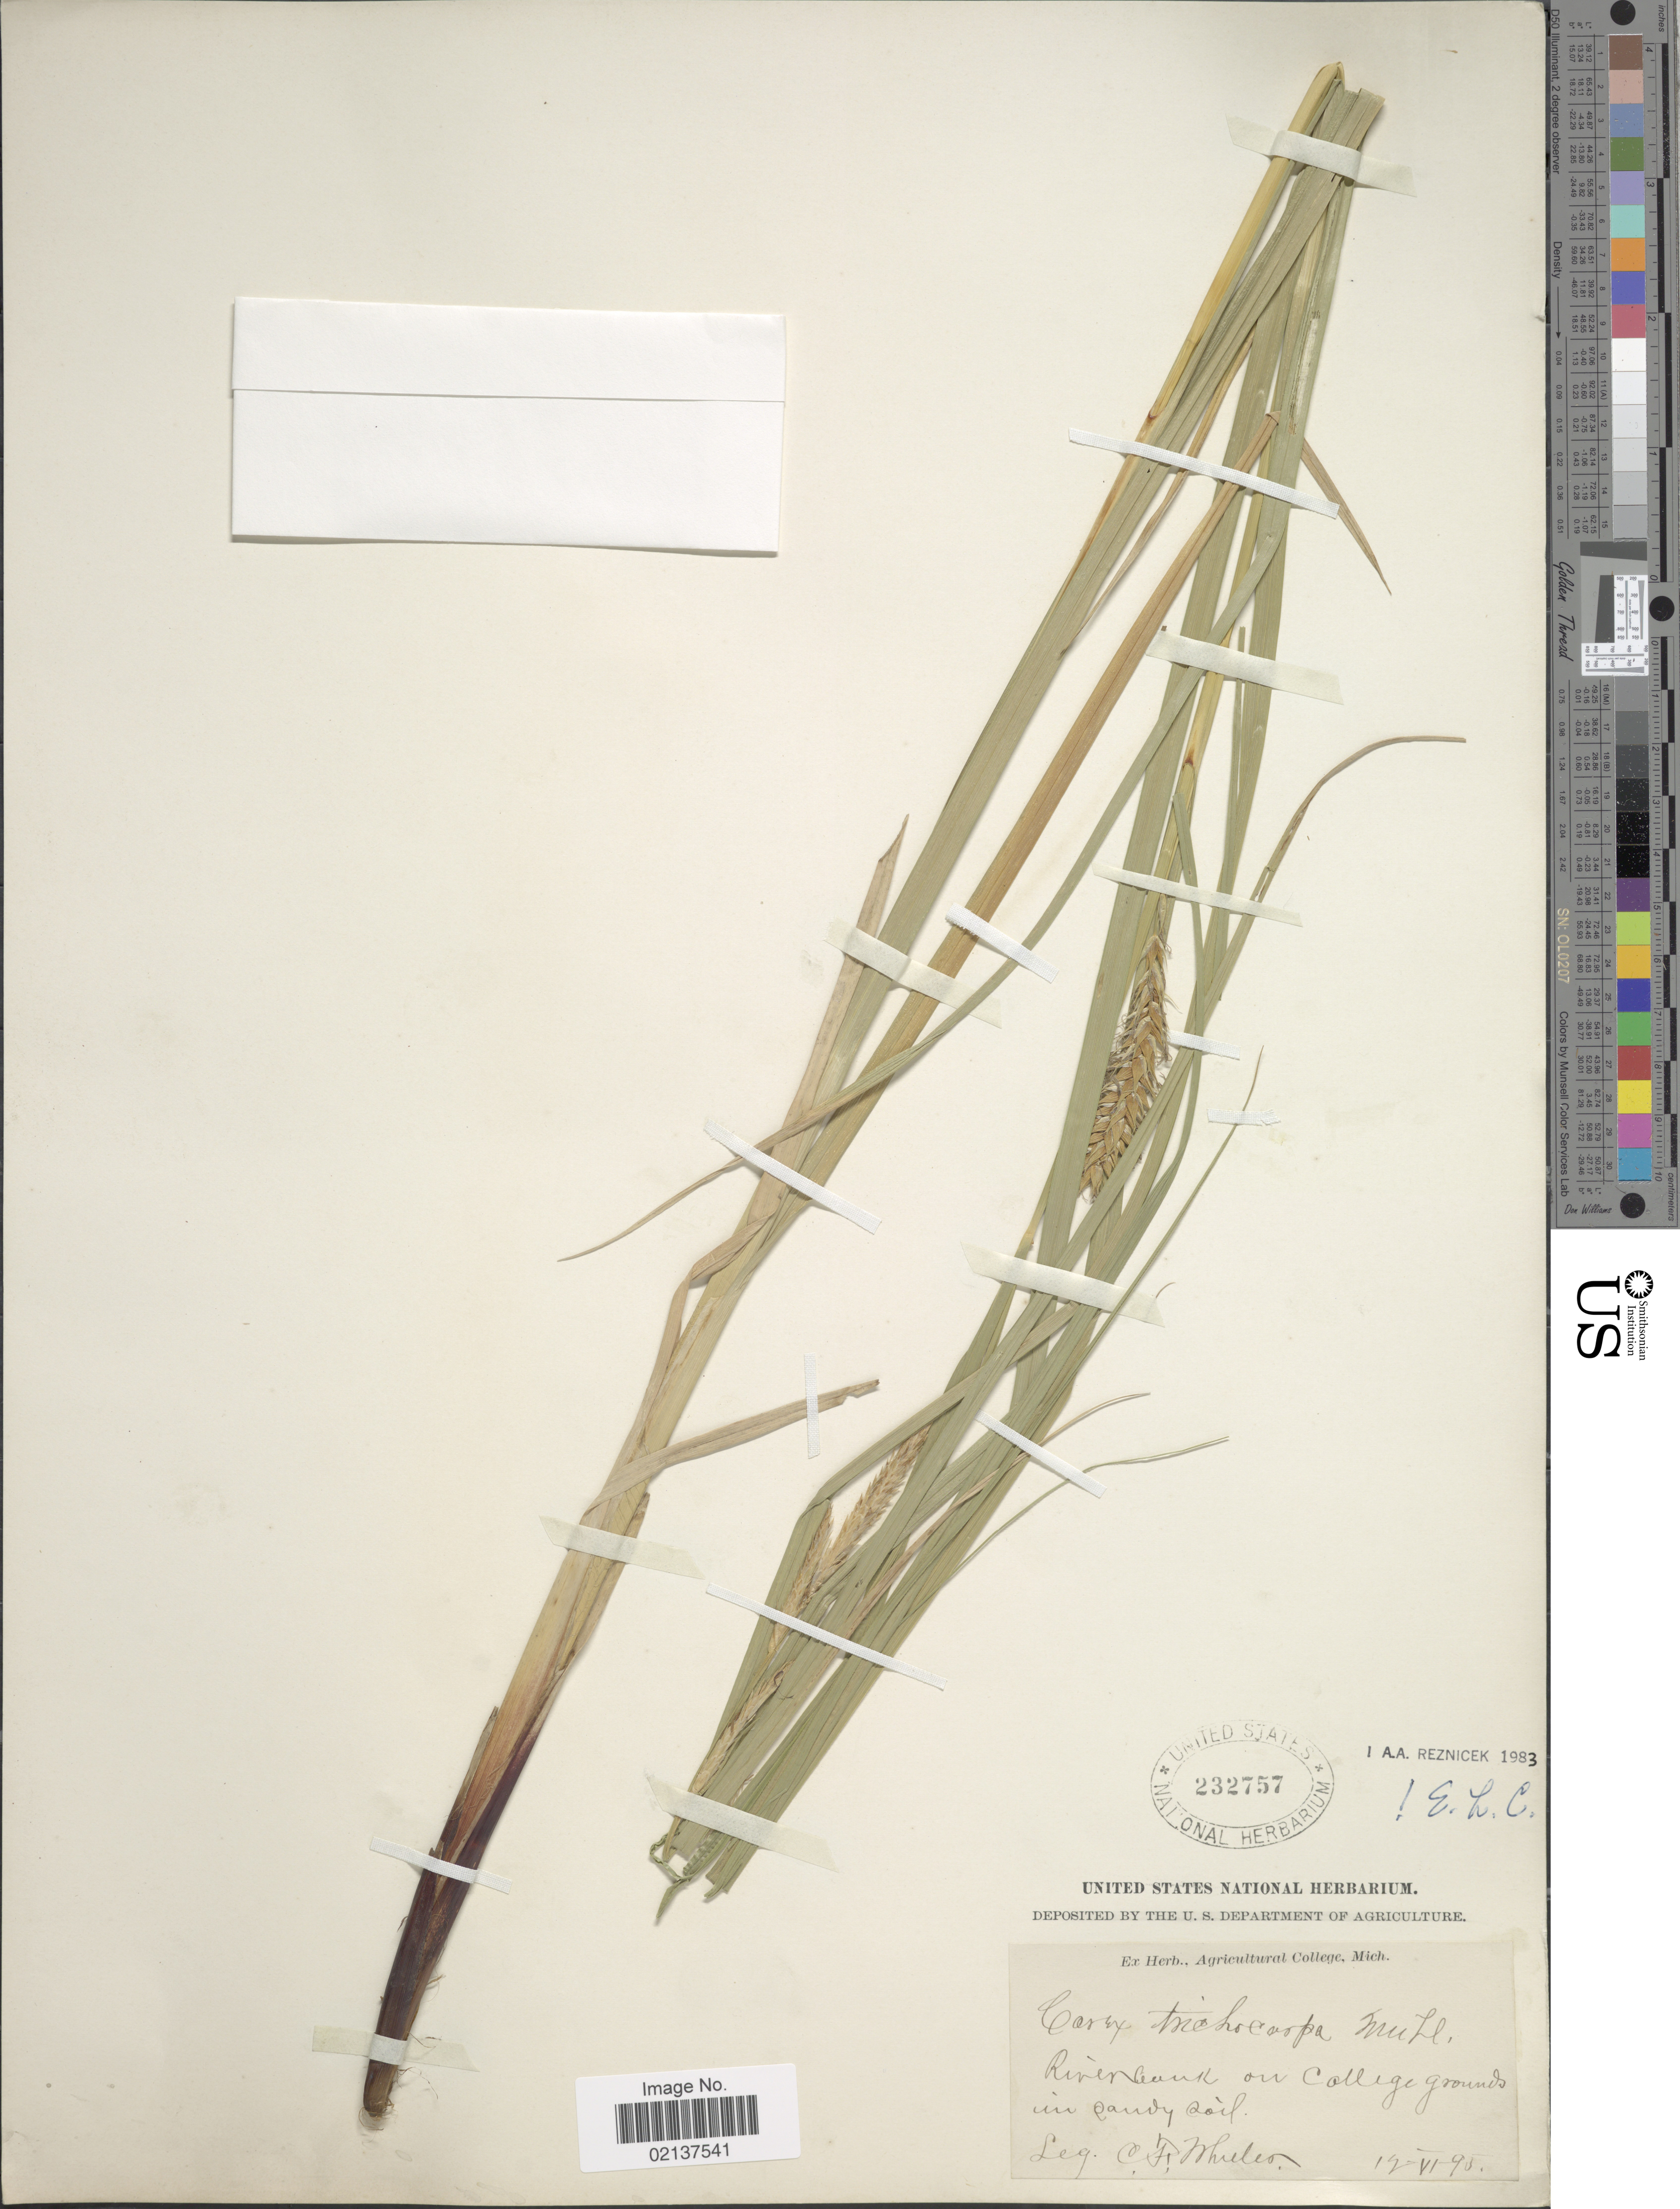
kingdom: Plantae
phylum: Tracheophyta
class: Liliopsida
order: Poales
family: Cyperaceae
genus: Carex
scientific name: Carex trichocarpa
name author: Muhl. ex Willd.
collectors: C. Wheeler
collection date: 1895-06-12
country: United States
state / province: Michigan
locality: River bank on College grounds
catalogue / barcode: US 232757